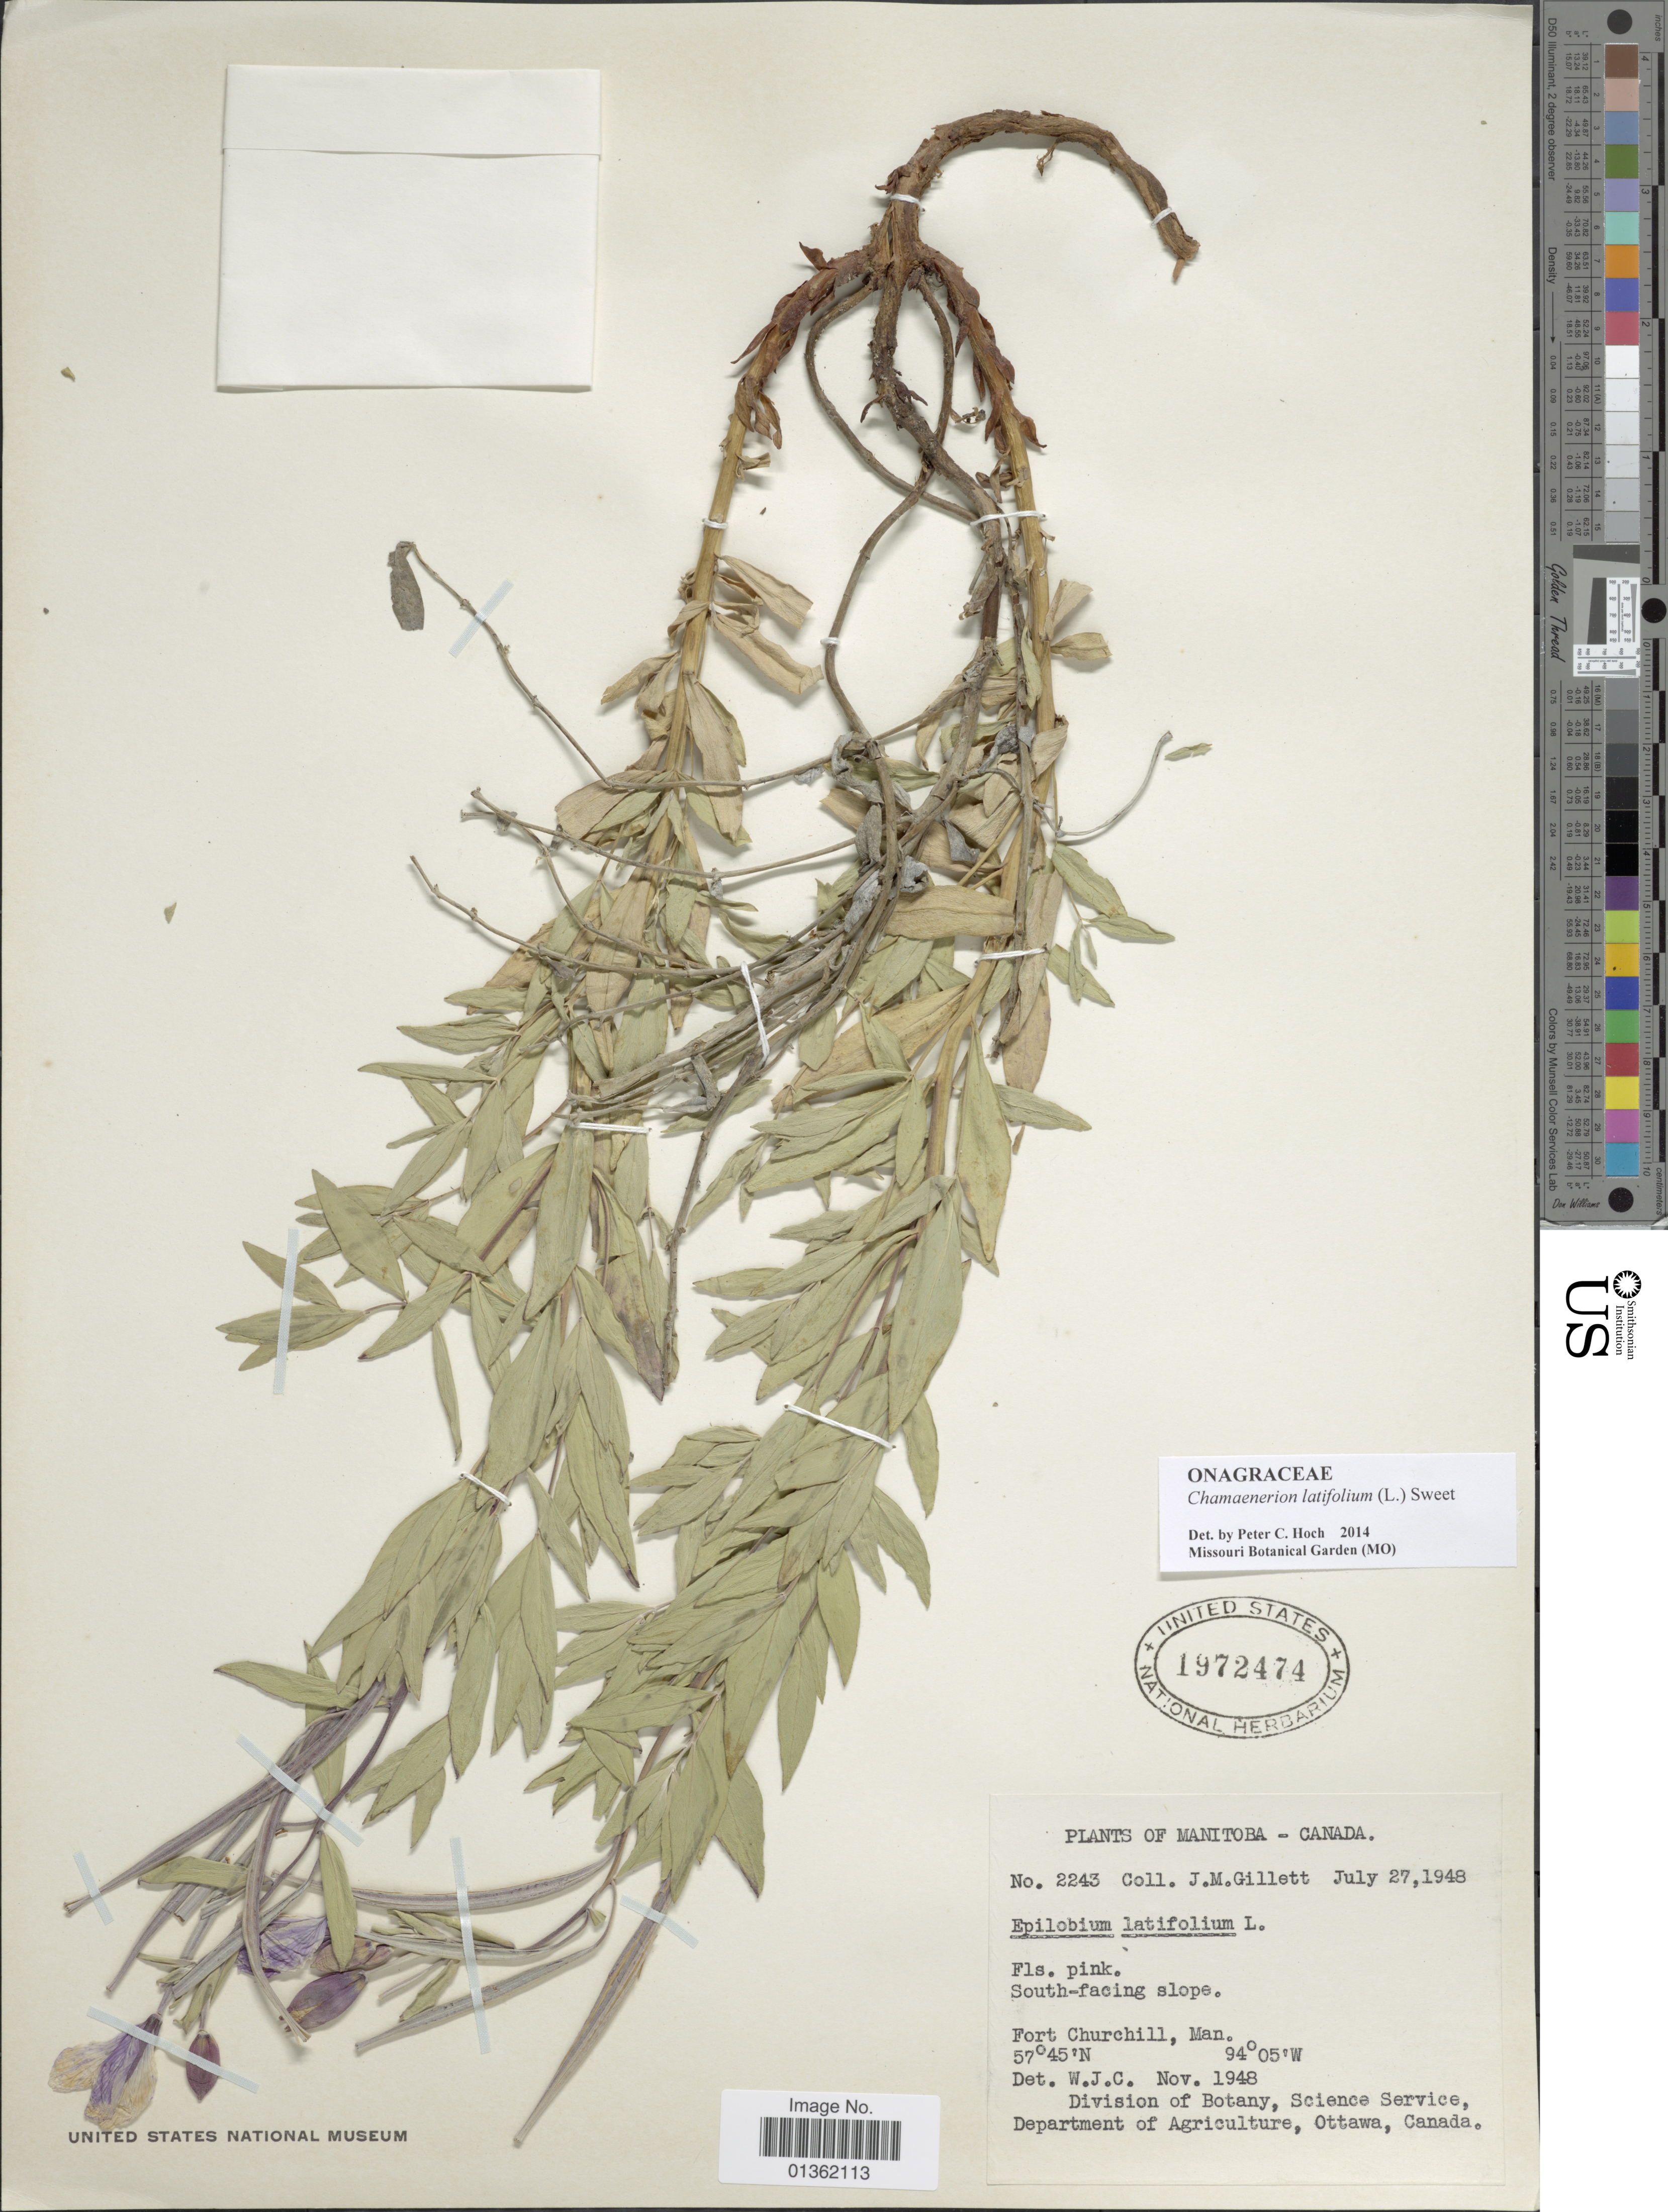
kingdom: Plantae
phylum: Tracheophyta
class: Magnoliopsida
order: Myrtales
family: Onagraceae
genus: Chamaenerion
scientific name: Chamaenerion latifolium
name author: (L.) Th. Fr. & Lange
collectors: J. M. Gillett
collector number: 2243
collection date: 1948-07-27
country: Canada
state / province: Manitoba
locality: Fort Churchill.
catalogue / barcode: US 1972474